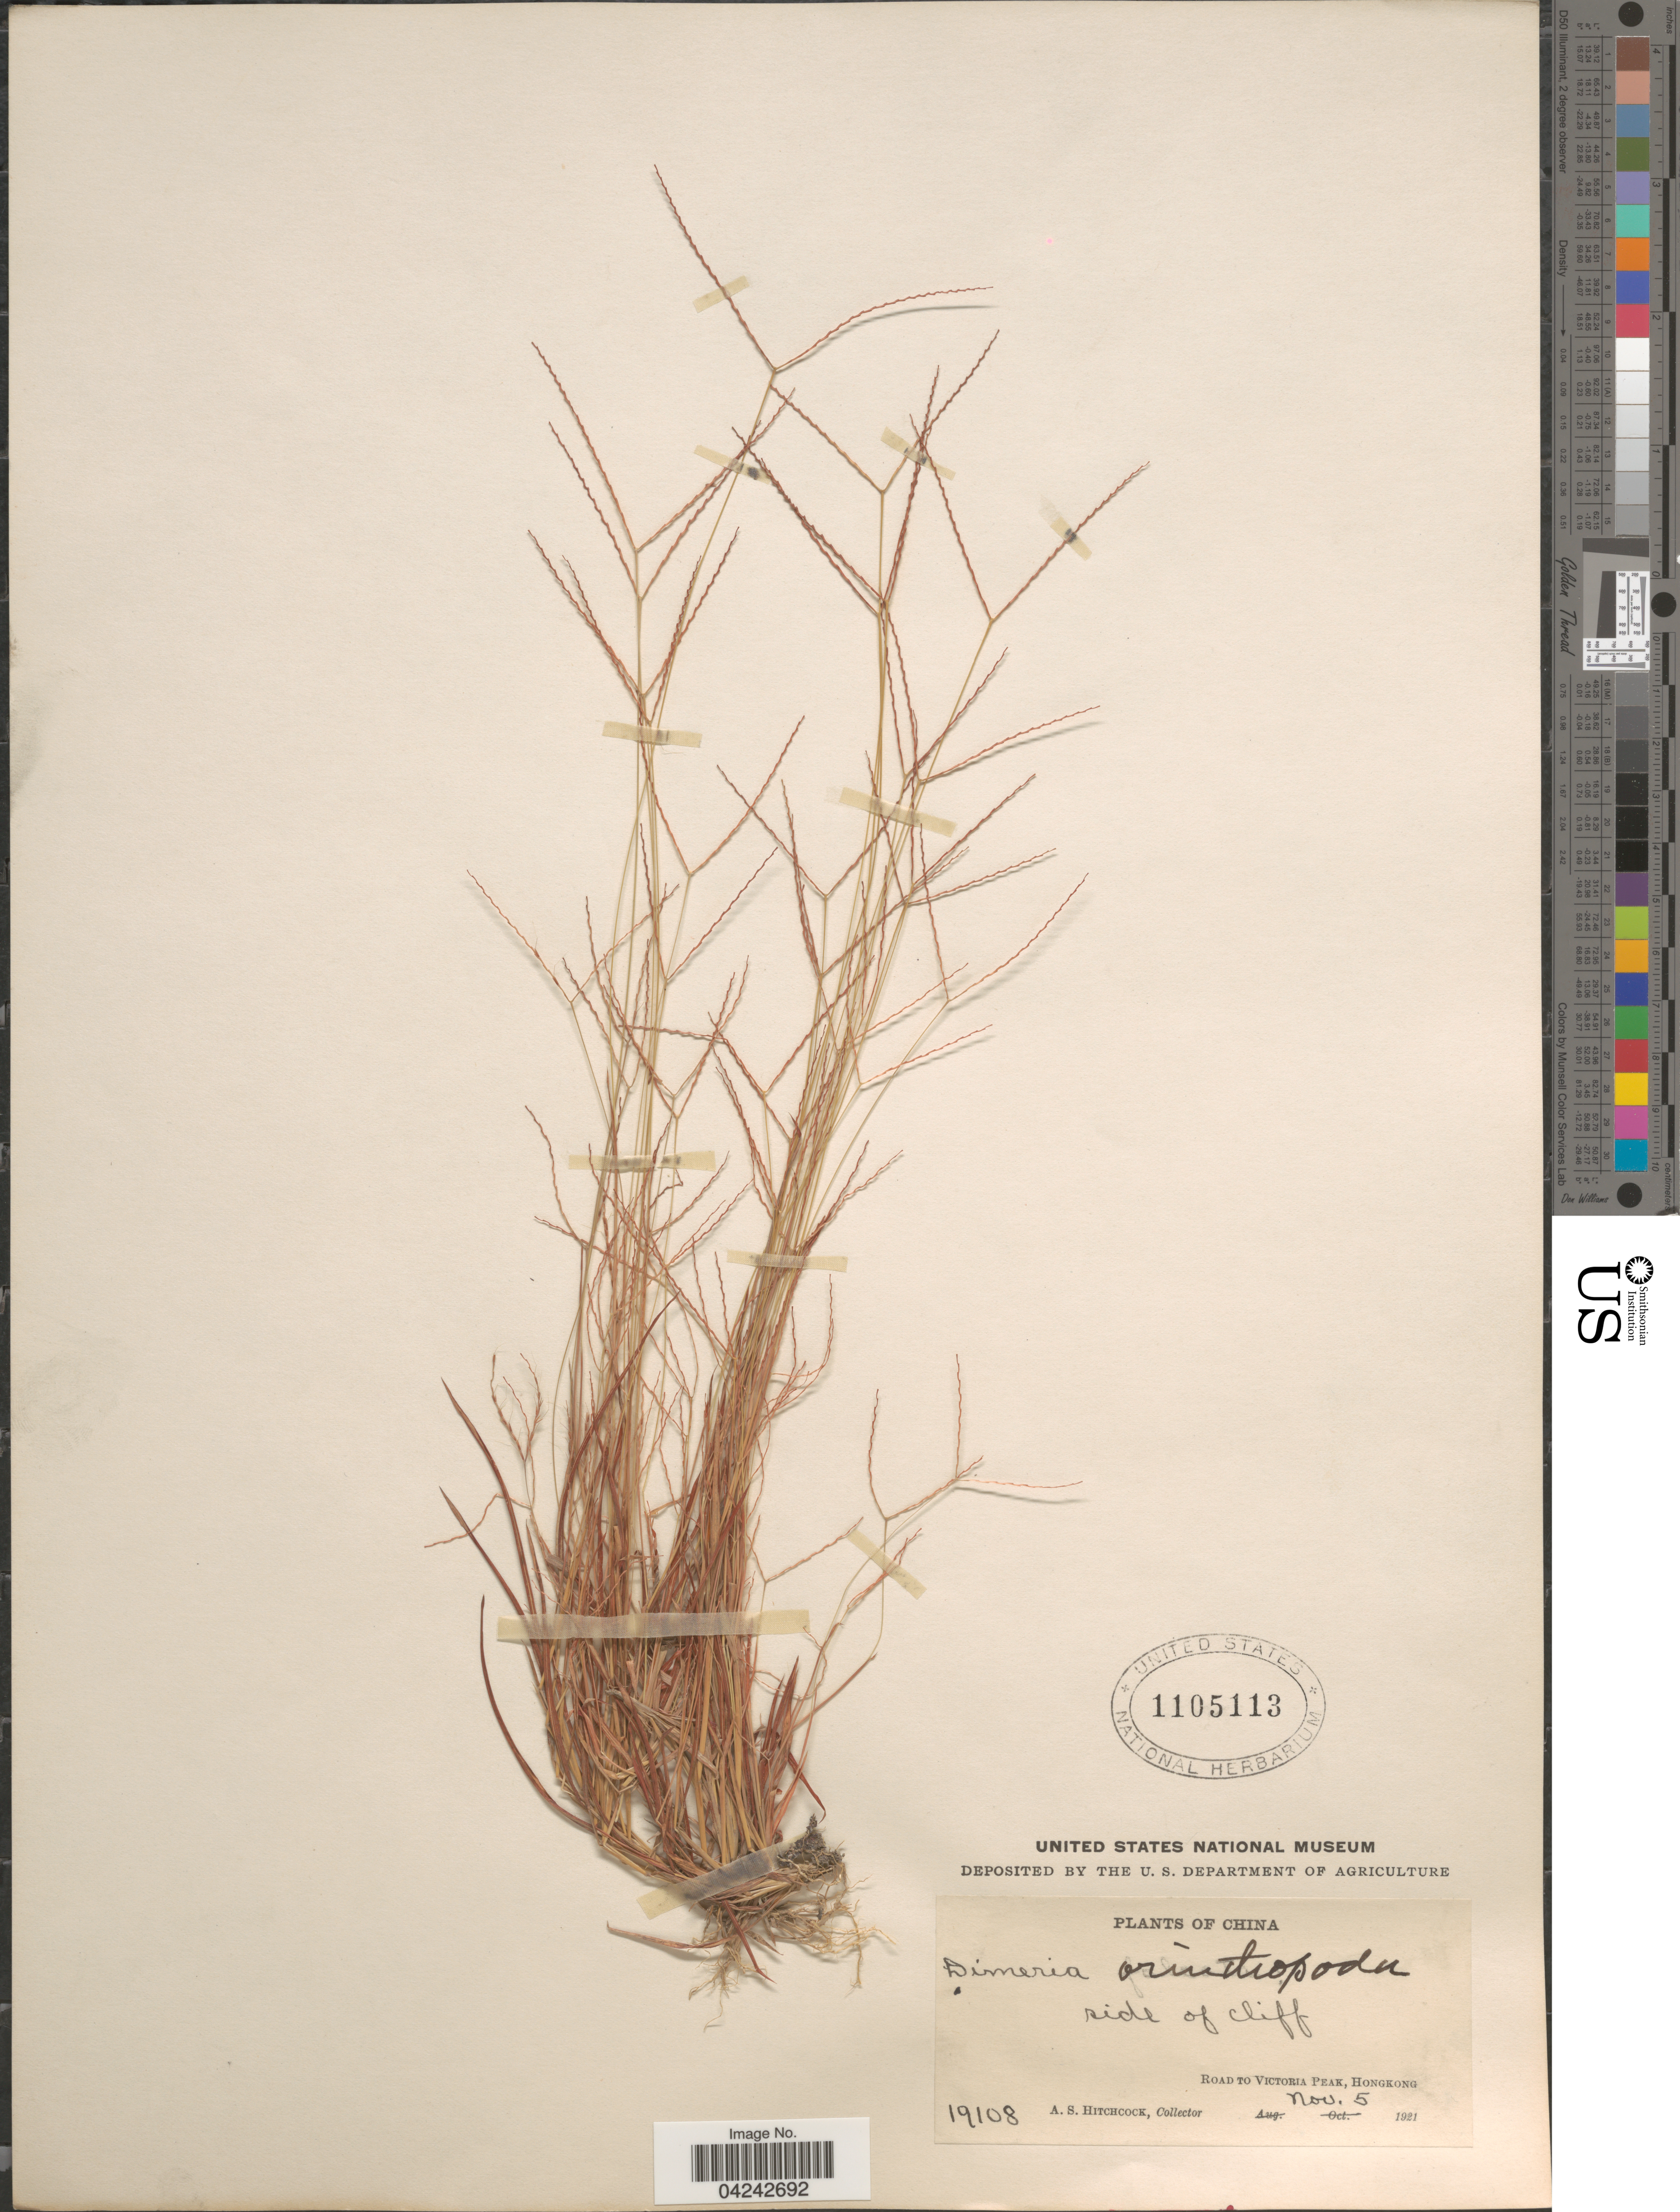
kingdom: Plantae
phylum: Tracheophyta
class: Liliopsida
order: Poales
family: Poaceae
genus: Dimeria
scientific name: Dimeria ornithopoda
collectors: A. S. Hitchcock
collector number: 19108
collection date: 1921-11-05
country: China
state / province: Hong Kong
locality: Side of cliff. Road to Victoria Peak, Hongkong.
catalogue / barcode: US 1105113